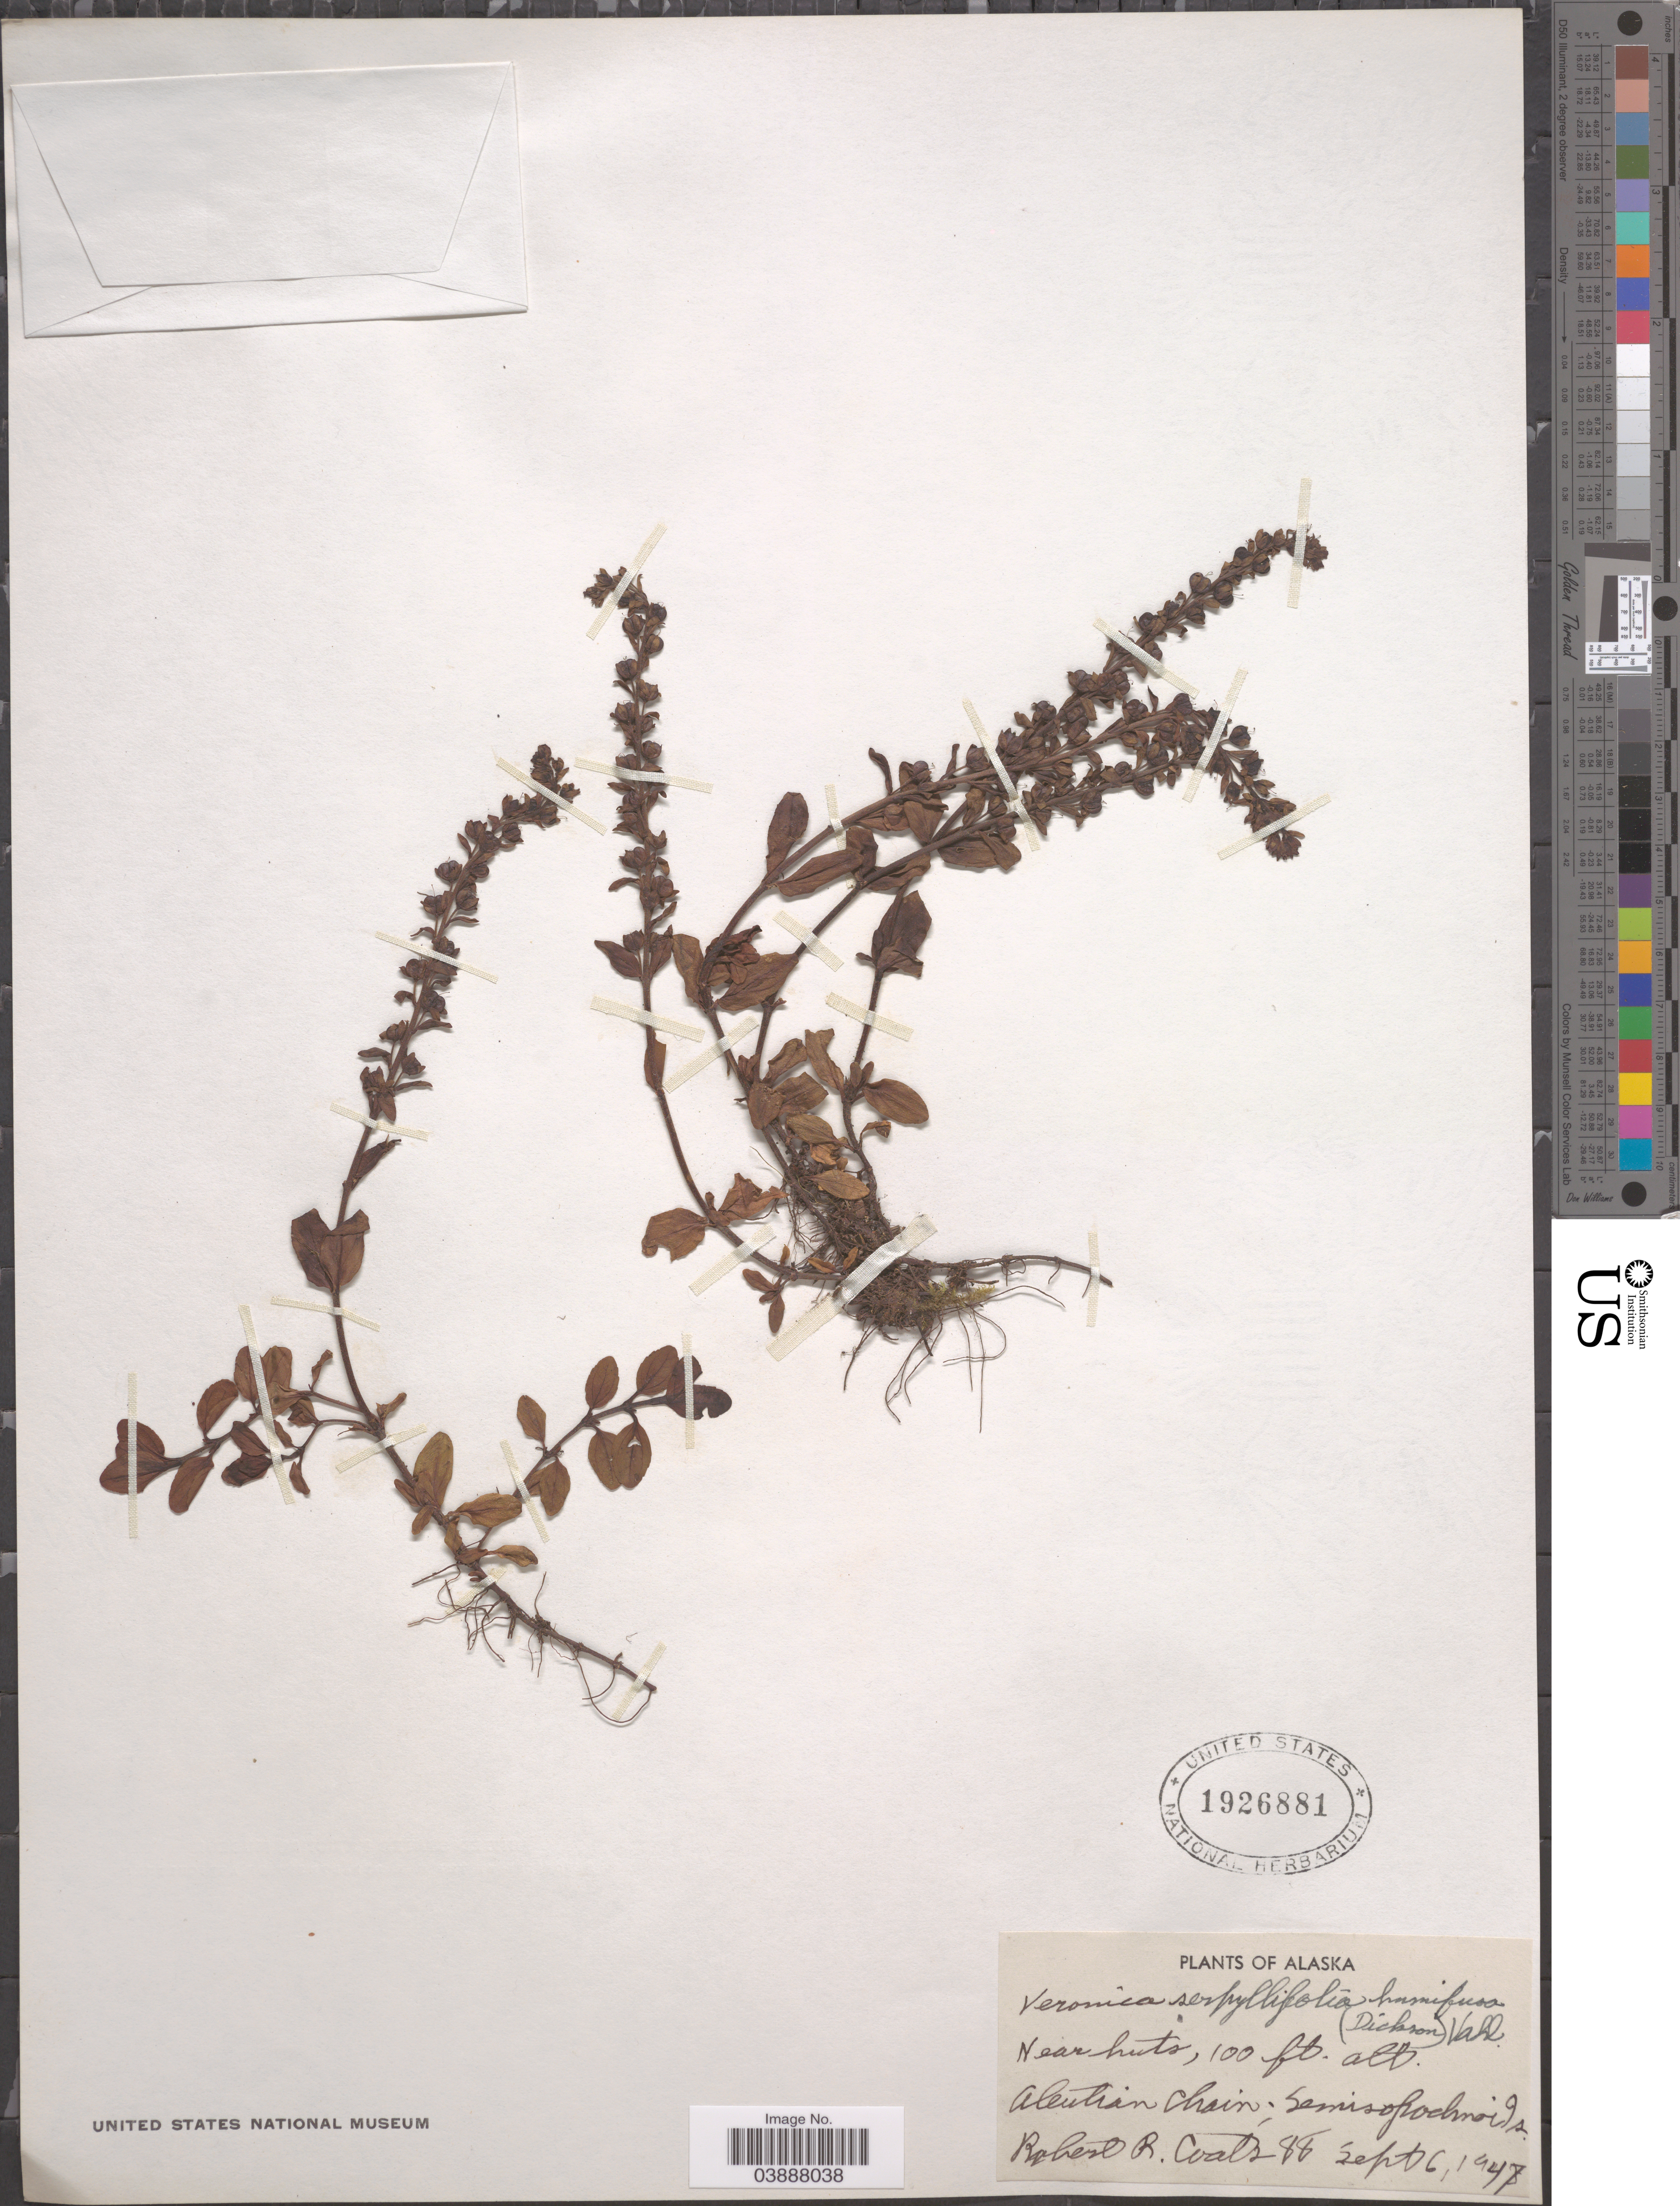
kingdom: Plantae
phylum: Tracheophyta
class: Magnoliopsida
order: Lamiales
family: Plantaginaceae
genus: Veronica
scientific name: Veronica serpyllifolia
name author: L.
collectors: R. Coats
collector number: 288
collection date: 1947-09-06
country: United States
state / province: Alaska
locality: Near huts, Aleutian Chain: Semisopochnoi Is.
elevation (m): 30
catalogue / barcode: US 1926881